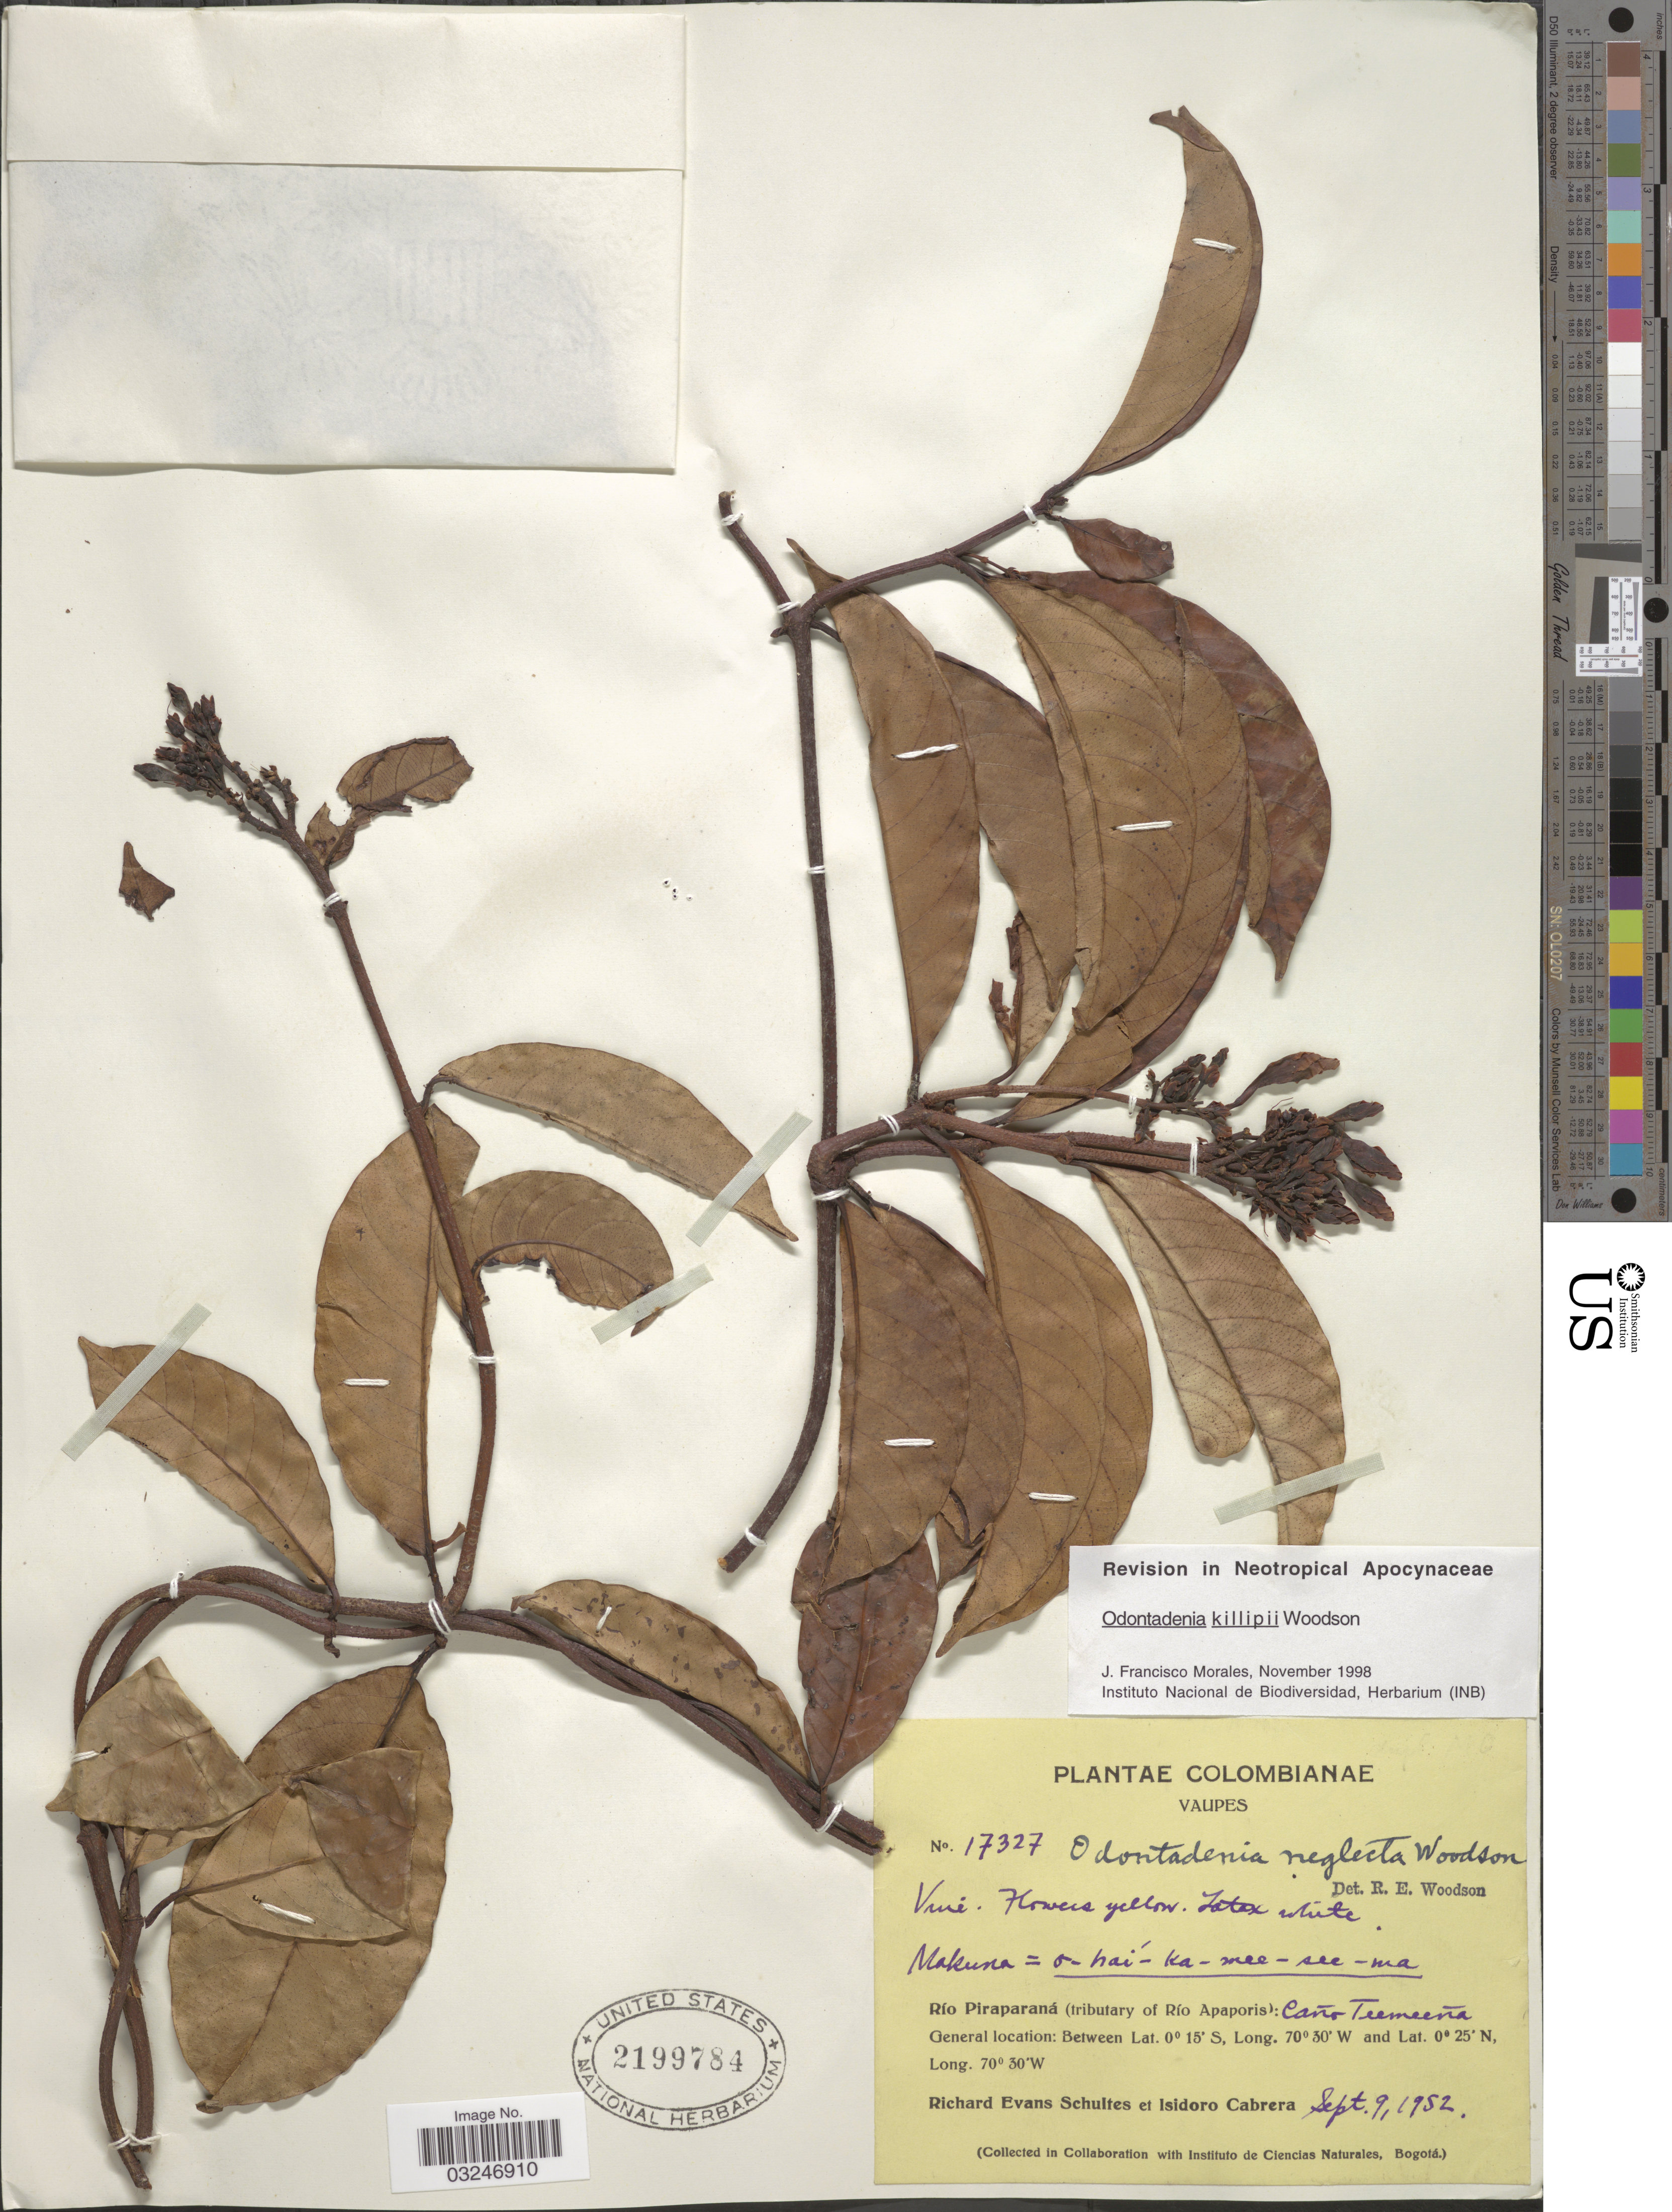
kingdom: Plantae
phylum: Tracheophyta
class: Magnoliopsida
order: Gentianales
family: Apocynaceae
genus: Odontadenia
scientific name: Odontadenia killipii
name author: Woodson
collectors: R. E. Schultes & I. Cabrera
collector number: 17327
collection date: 1952-09-09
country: Colombia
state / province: Vaupés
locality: Río Piraparaná (tributary of Río Apaporis): Caño Teemeeña.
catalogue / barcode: US 2199784